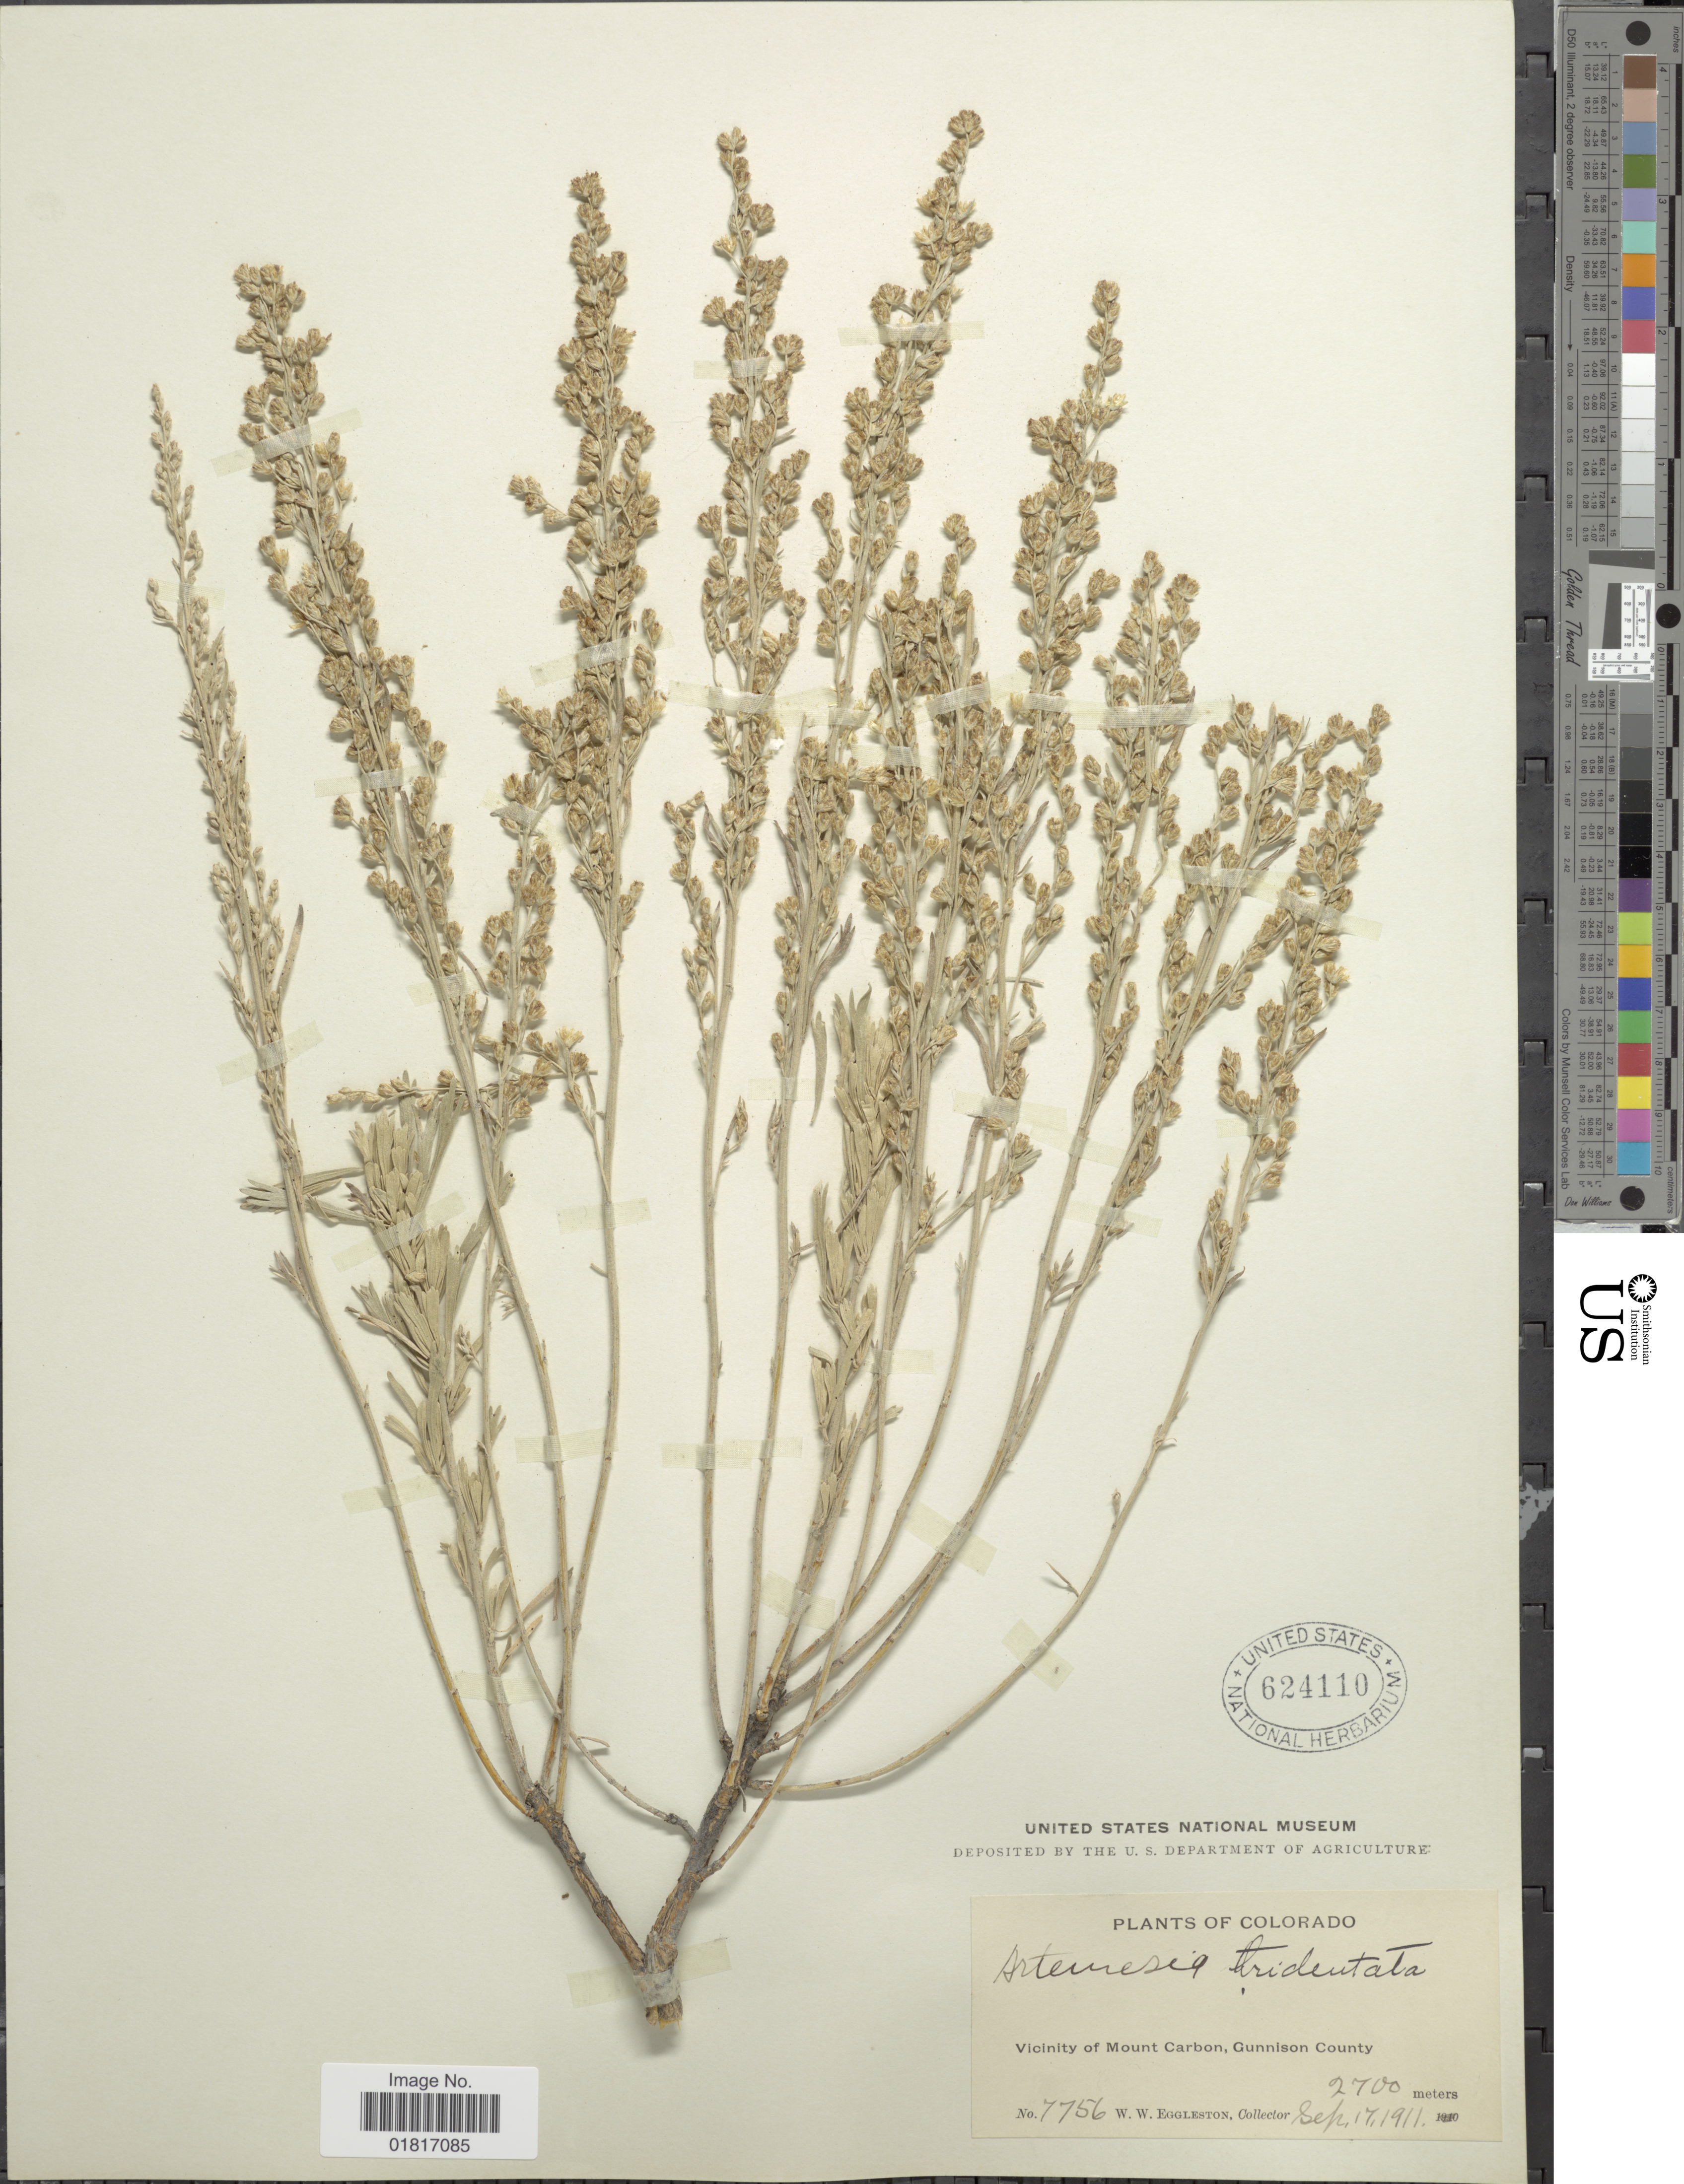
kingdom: Plantae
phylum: Tracheophyta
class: Magnoliopsida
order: Asterales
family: Asteraceae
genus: Artemisia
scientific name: Artemisia tridentata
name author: Nutt.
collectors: W. W. Eggleston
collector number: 7756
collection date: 1911-09-17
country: United States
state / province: Colorado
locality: Vicinity of Mount Carbon, Gunnison County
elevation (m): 2700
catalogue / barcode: US 624110